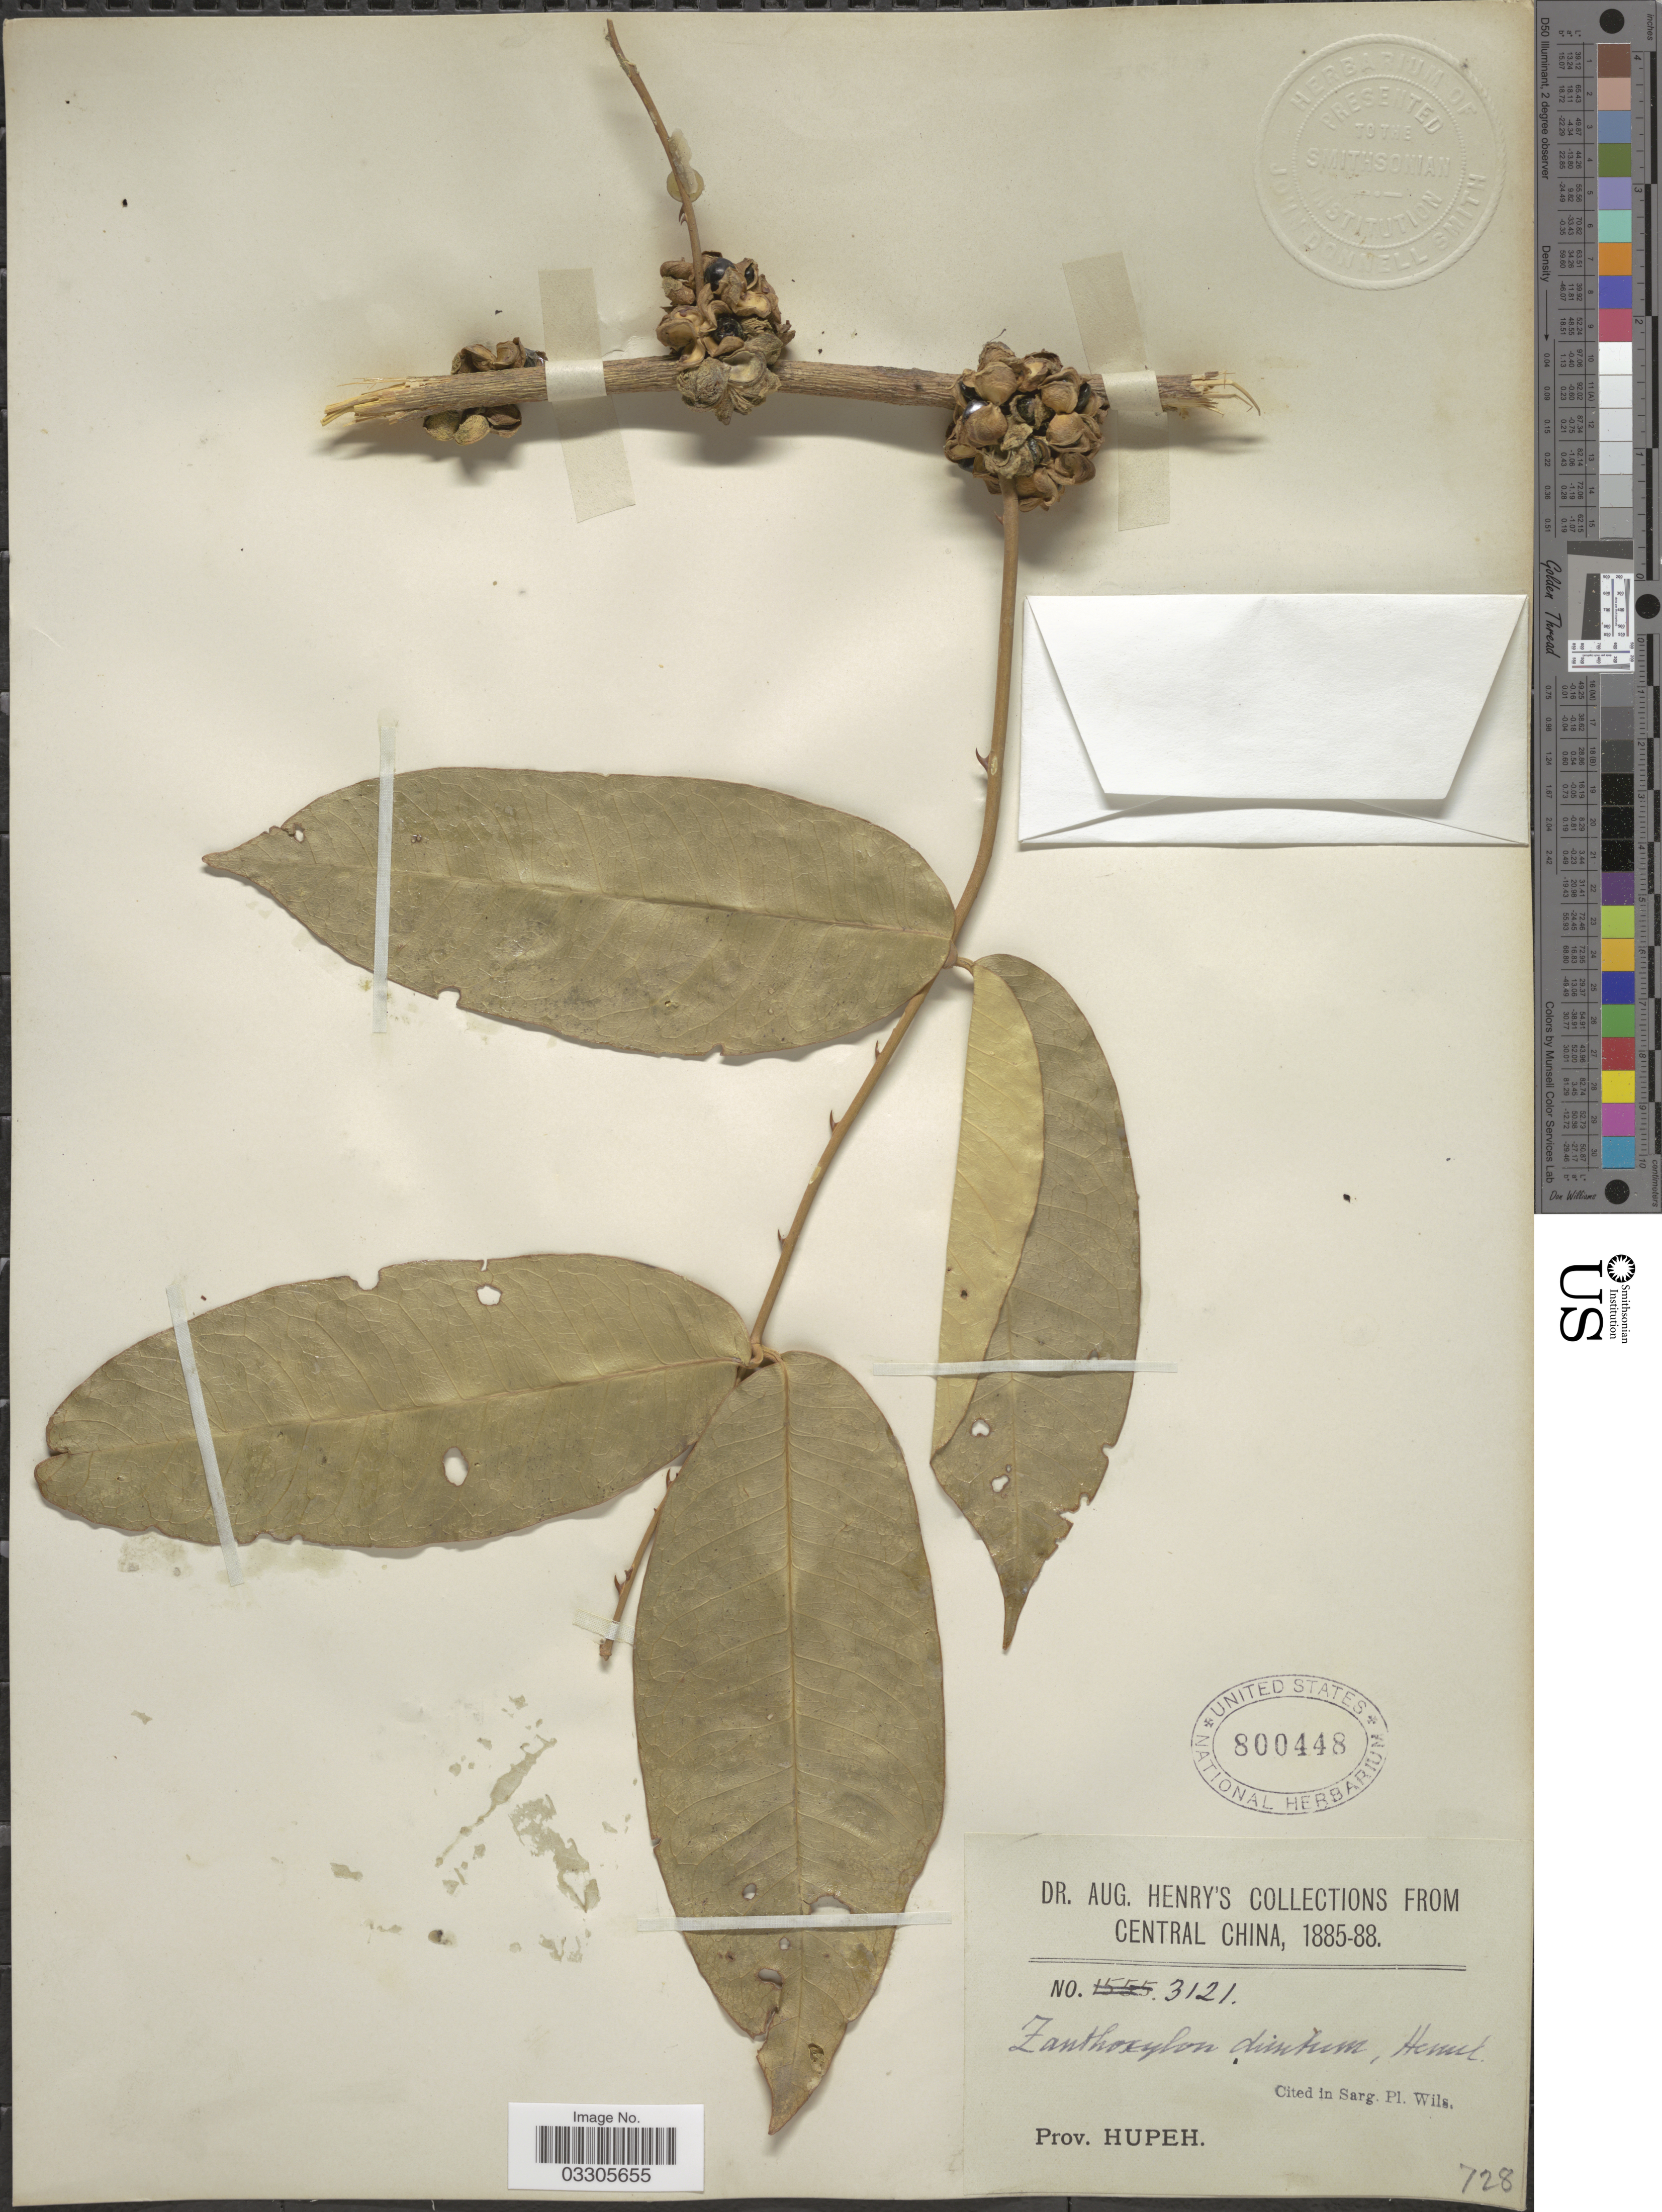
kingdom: Plantae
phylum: Tracheophyta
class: Magnoliopsida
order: Sapindales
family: Rutaceae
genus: Zanthoxylum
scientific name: Zanthoxylum dissitum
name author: Hemsl.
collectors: A. Henry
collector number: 3121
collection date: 1885/1888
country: China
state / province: Hubei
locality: Central China, Prov. Hupeh.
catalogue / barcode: US 800448